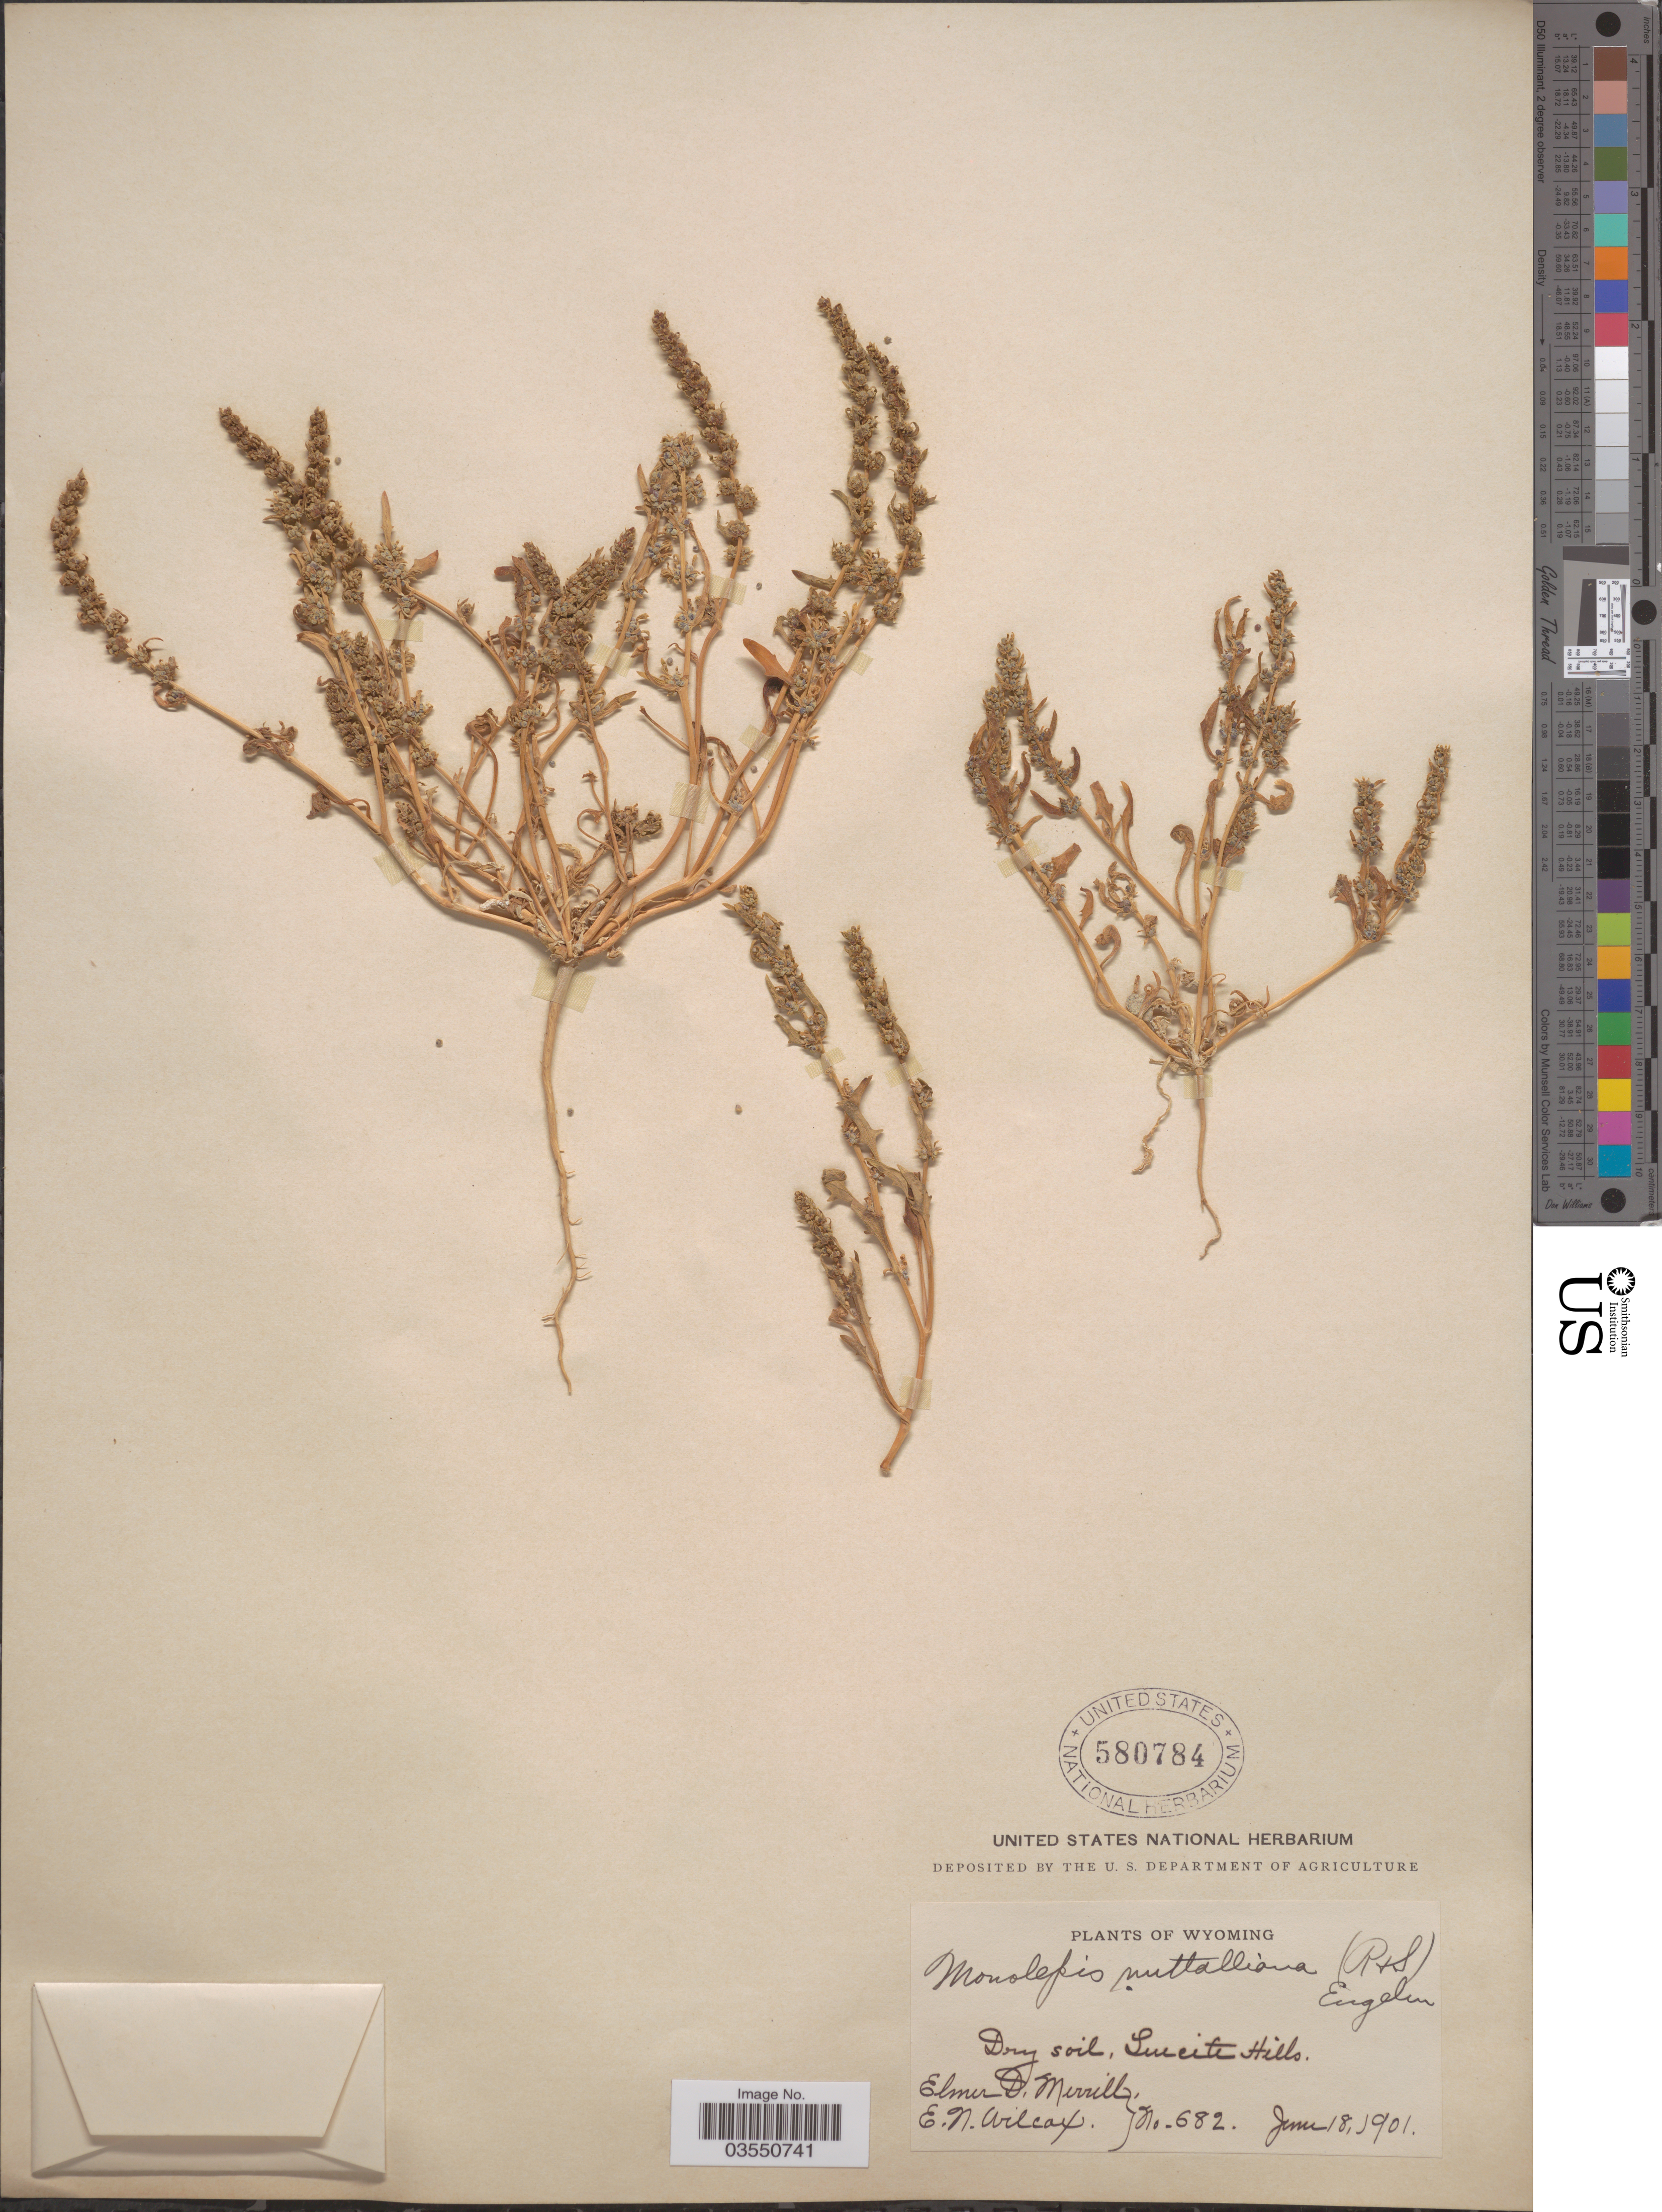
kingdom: Plantae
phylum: Tracheophyta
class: Magnoliopsida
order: Caryophyllales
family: Amaranthaceae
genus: Blitum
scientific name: Blitum nuttallianum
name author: Schult.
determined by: U.S. National Herbarium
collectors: E. D. Merrill & E. Wilcox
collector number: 682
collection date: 1901-06-18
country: United States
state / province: Wyoming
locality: Leucite Hills.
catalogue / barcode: US 580784